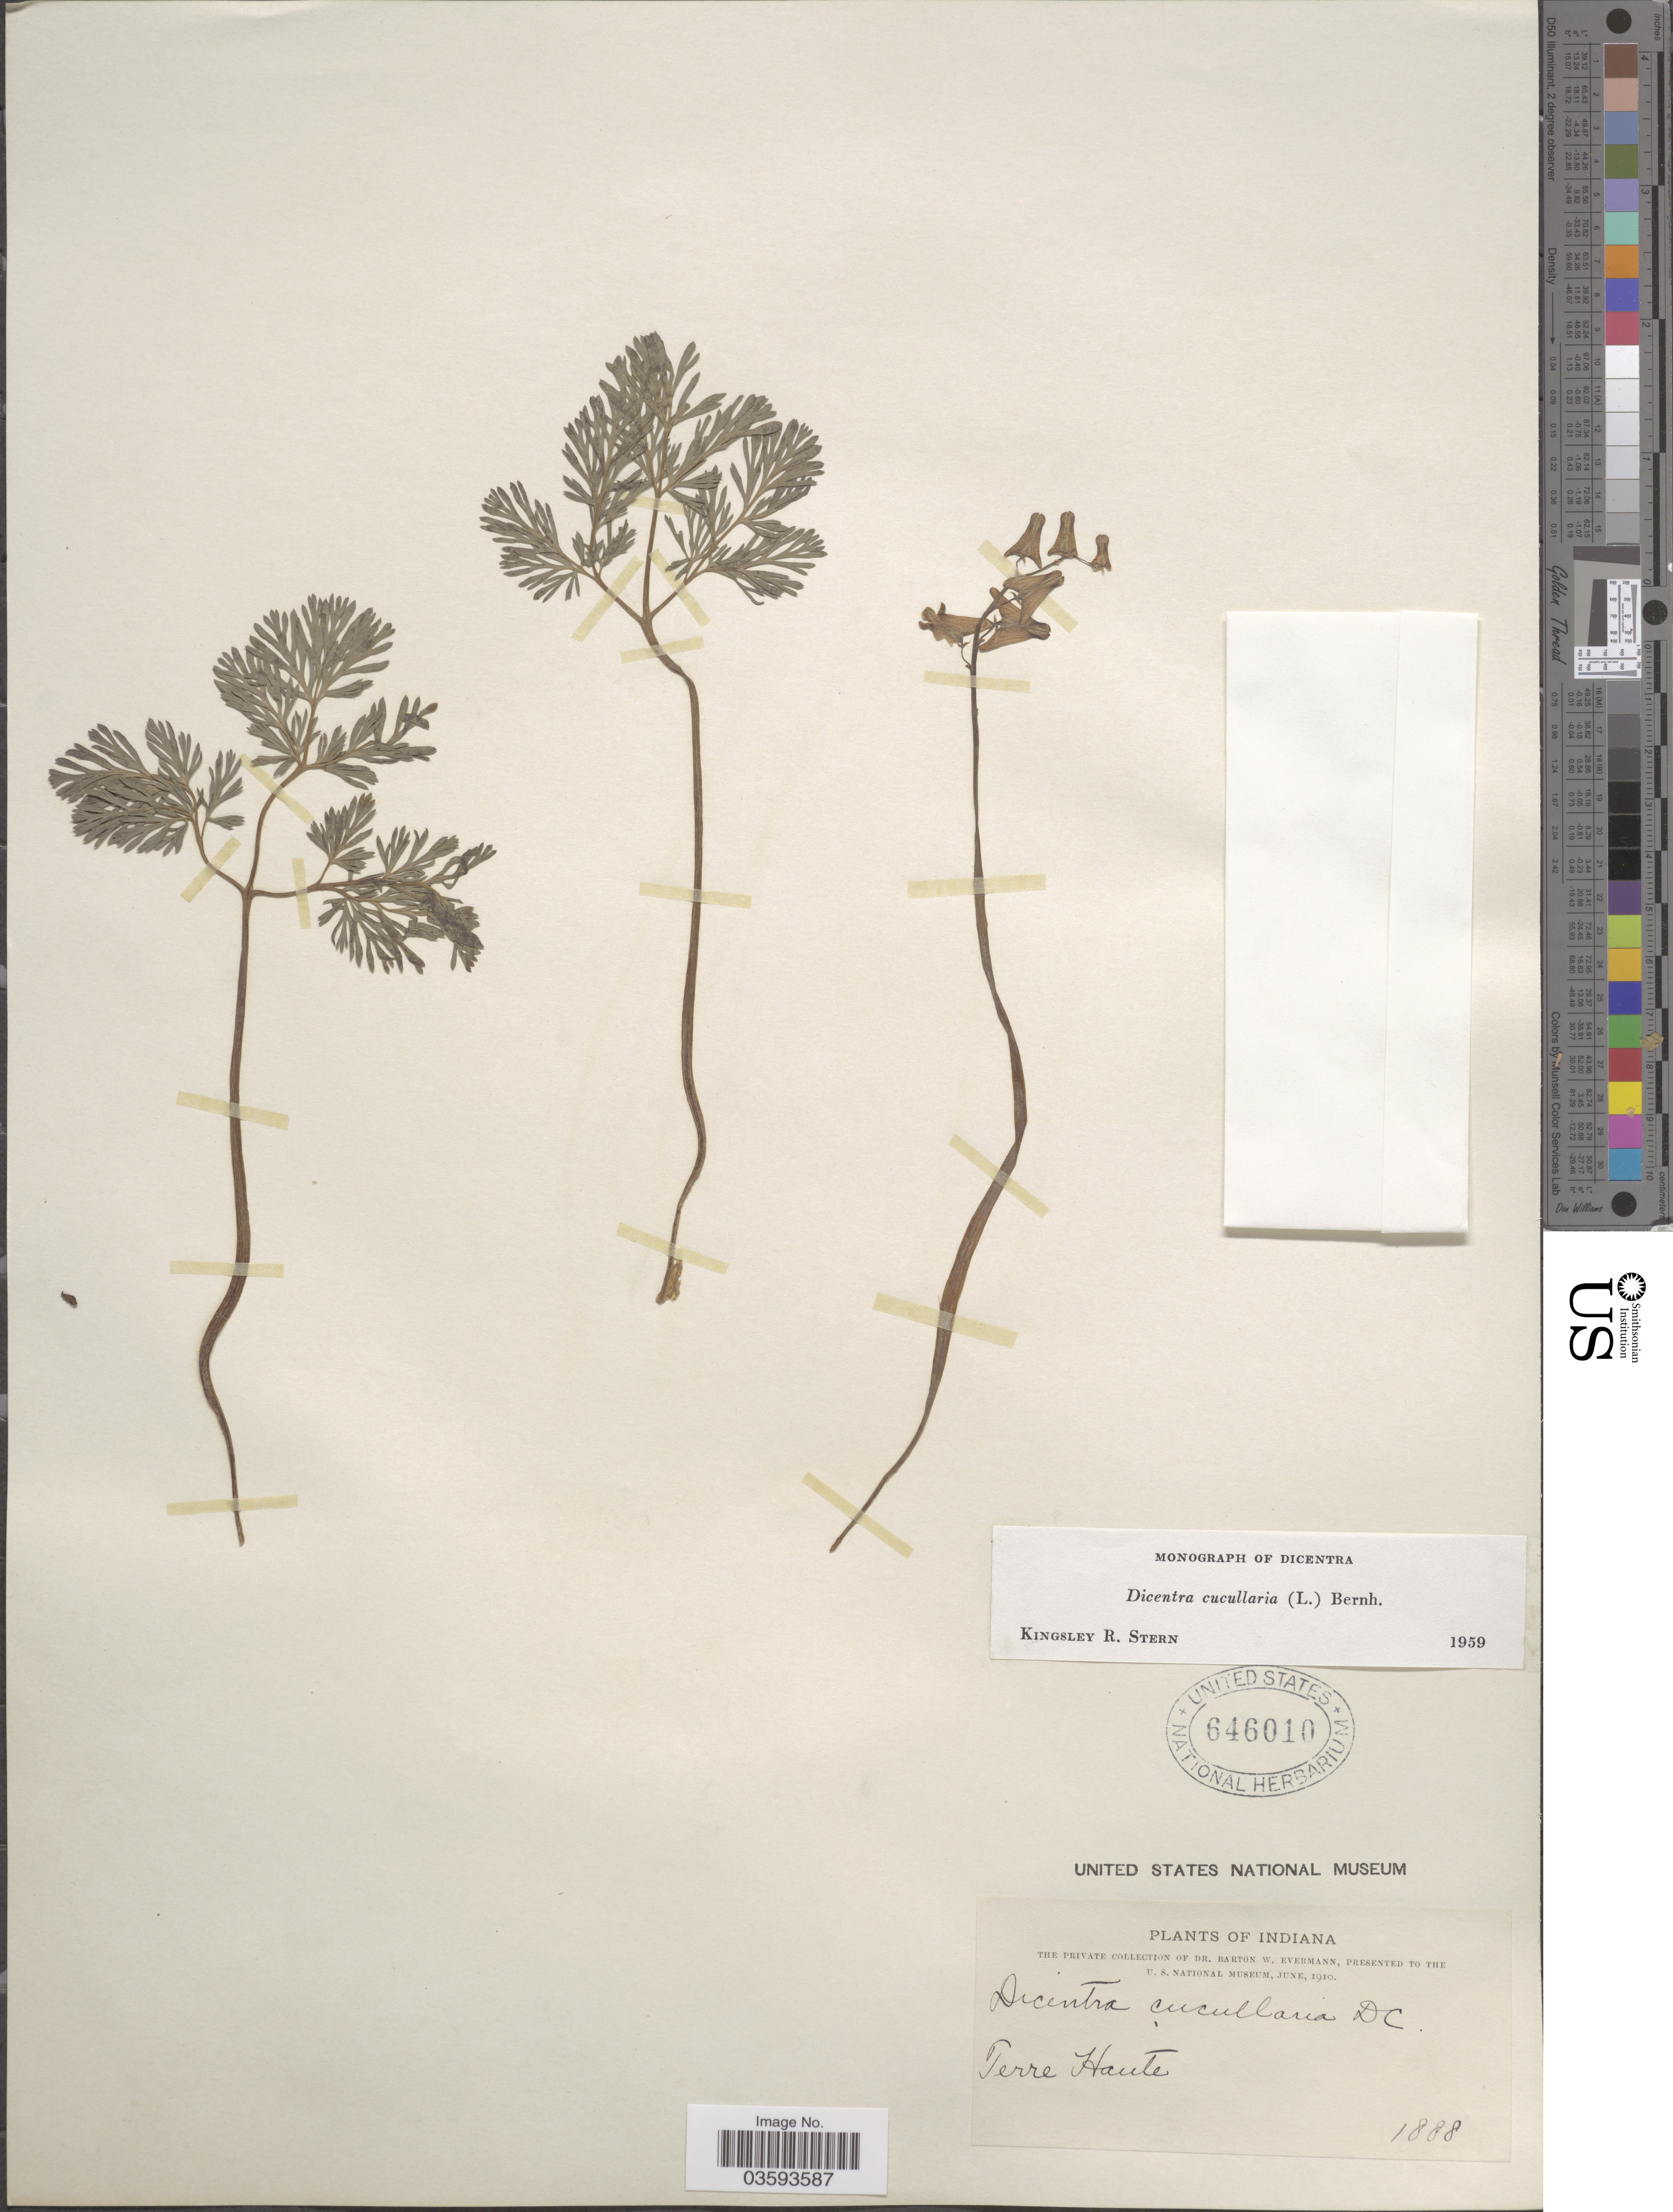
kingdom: Plantae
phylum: Tracheophyta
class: Magnoliopsida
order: Ranunculales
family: Papaveraceae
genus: Dicentra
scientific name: Dicentra cucullaria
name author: (L.) Bernh.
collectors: B. W. Evermann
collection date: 1888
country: United States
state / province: Indiana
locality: Terre Haute.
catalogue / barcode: US 646010